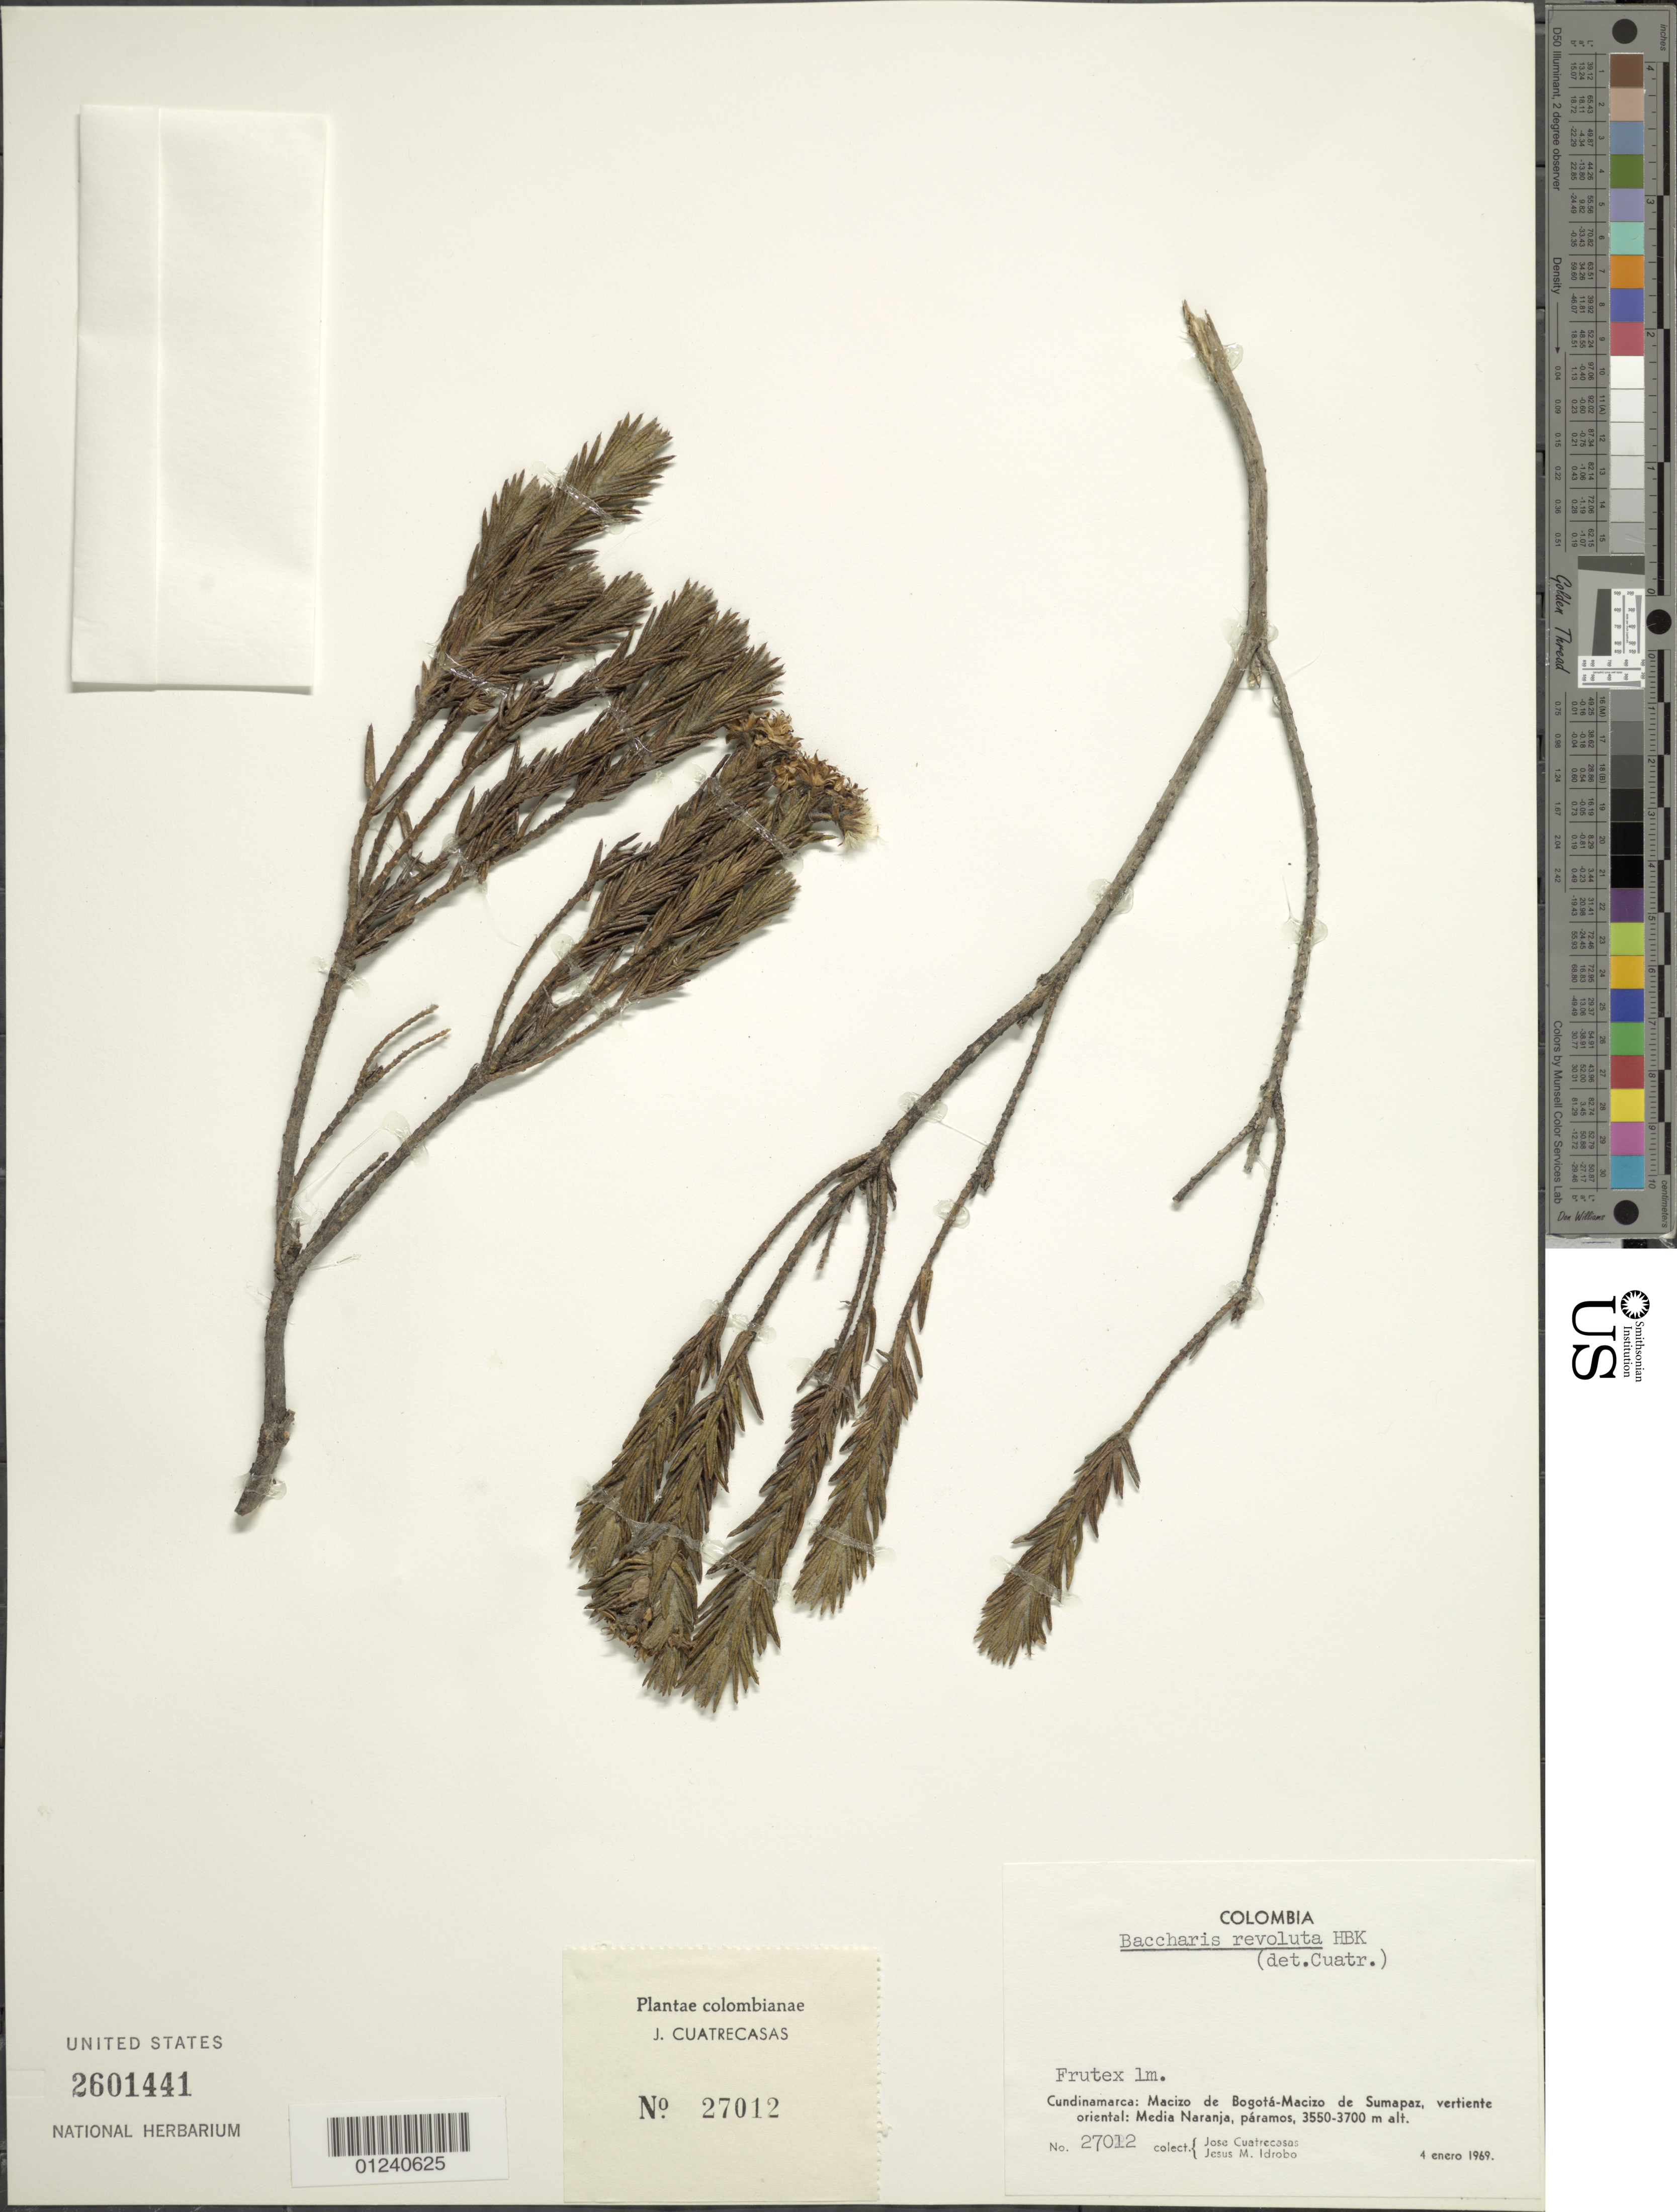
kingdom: Plantae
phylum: Tracheophyta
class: Magnoliopsida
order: Asterales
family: Asteraceae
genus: Baccharis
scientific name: Baccharis revoluta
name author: Kunth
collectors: J. Cuatrecasas & J. M. Idrobo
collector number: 27012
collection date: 1969-01-04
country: Colombia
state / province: Cundinamarca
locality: Macizo de Bogota-Macizo de Sumapaz, vertiente oriental: Media Naranja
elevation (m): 3550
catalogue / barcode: US 2601441